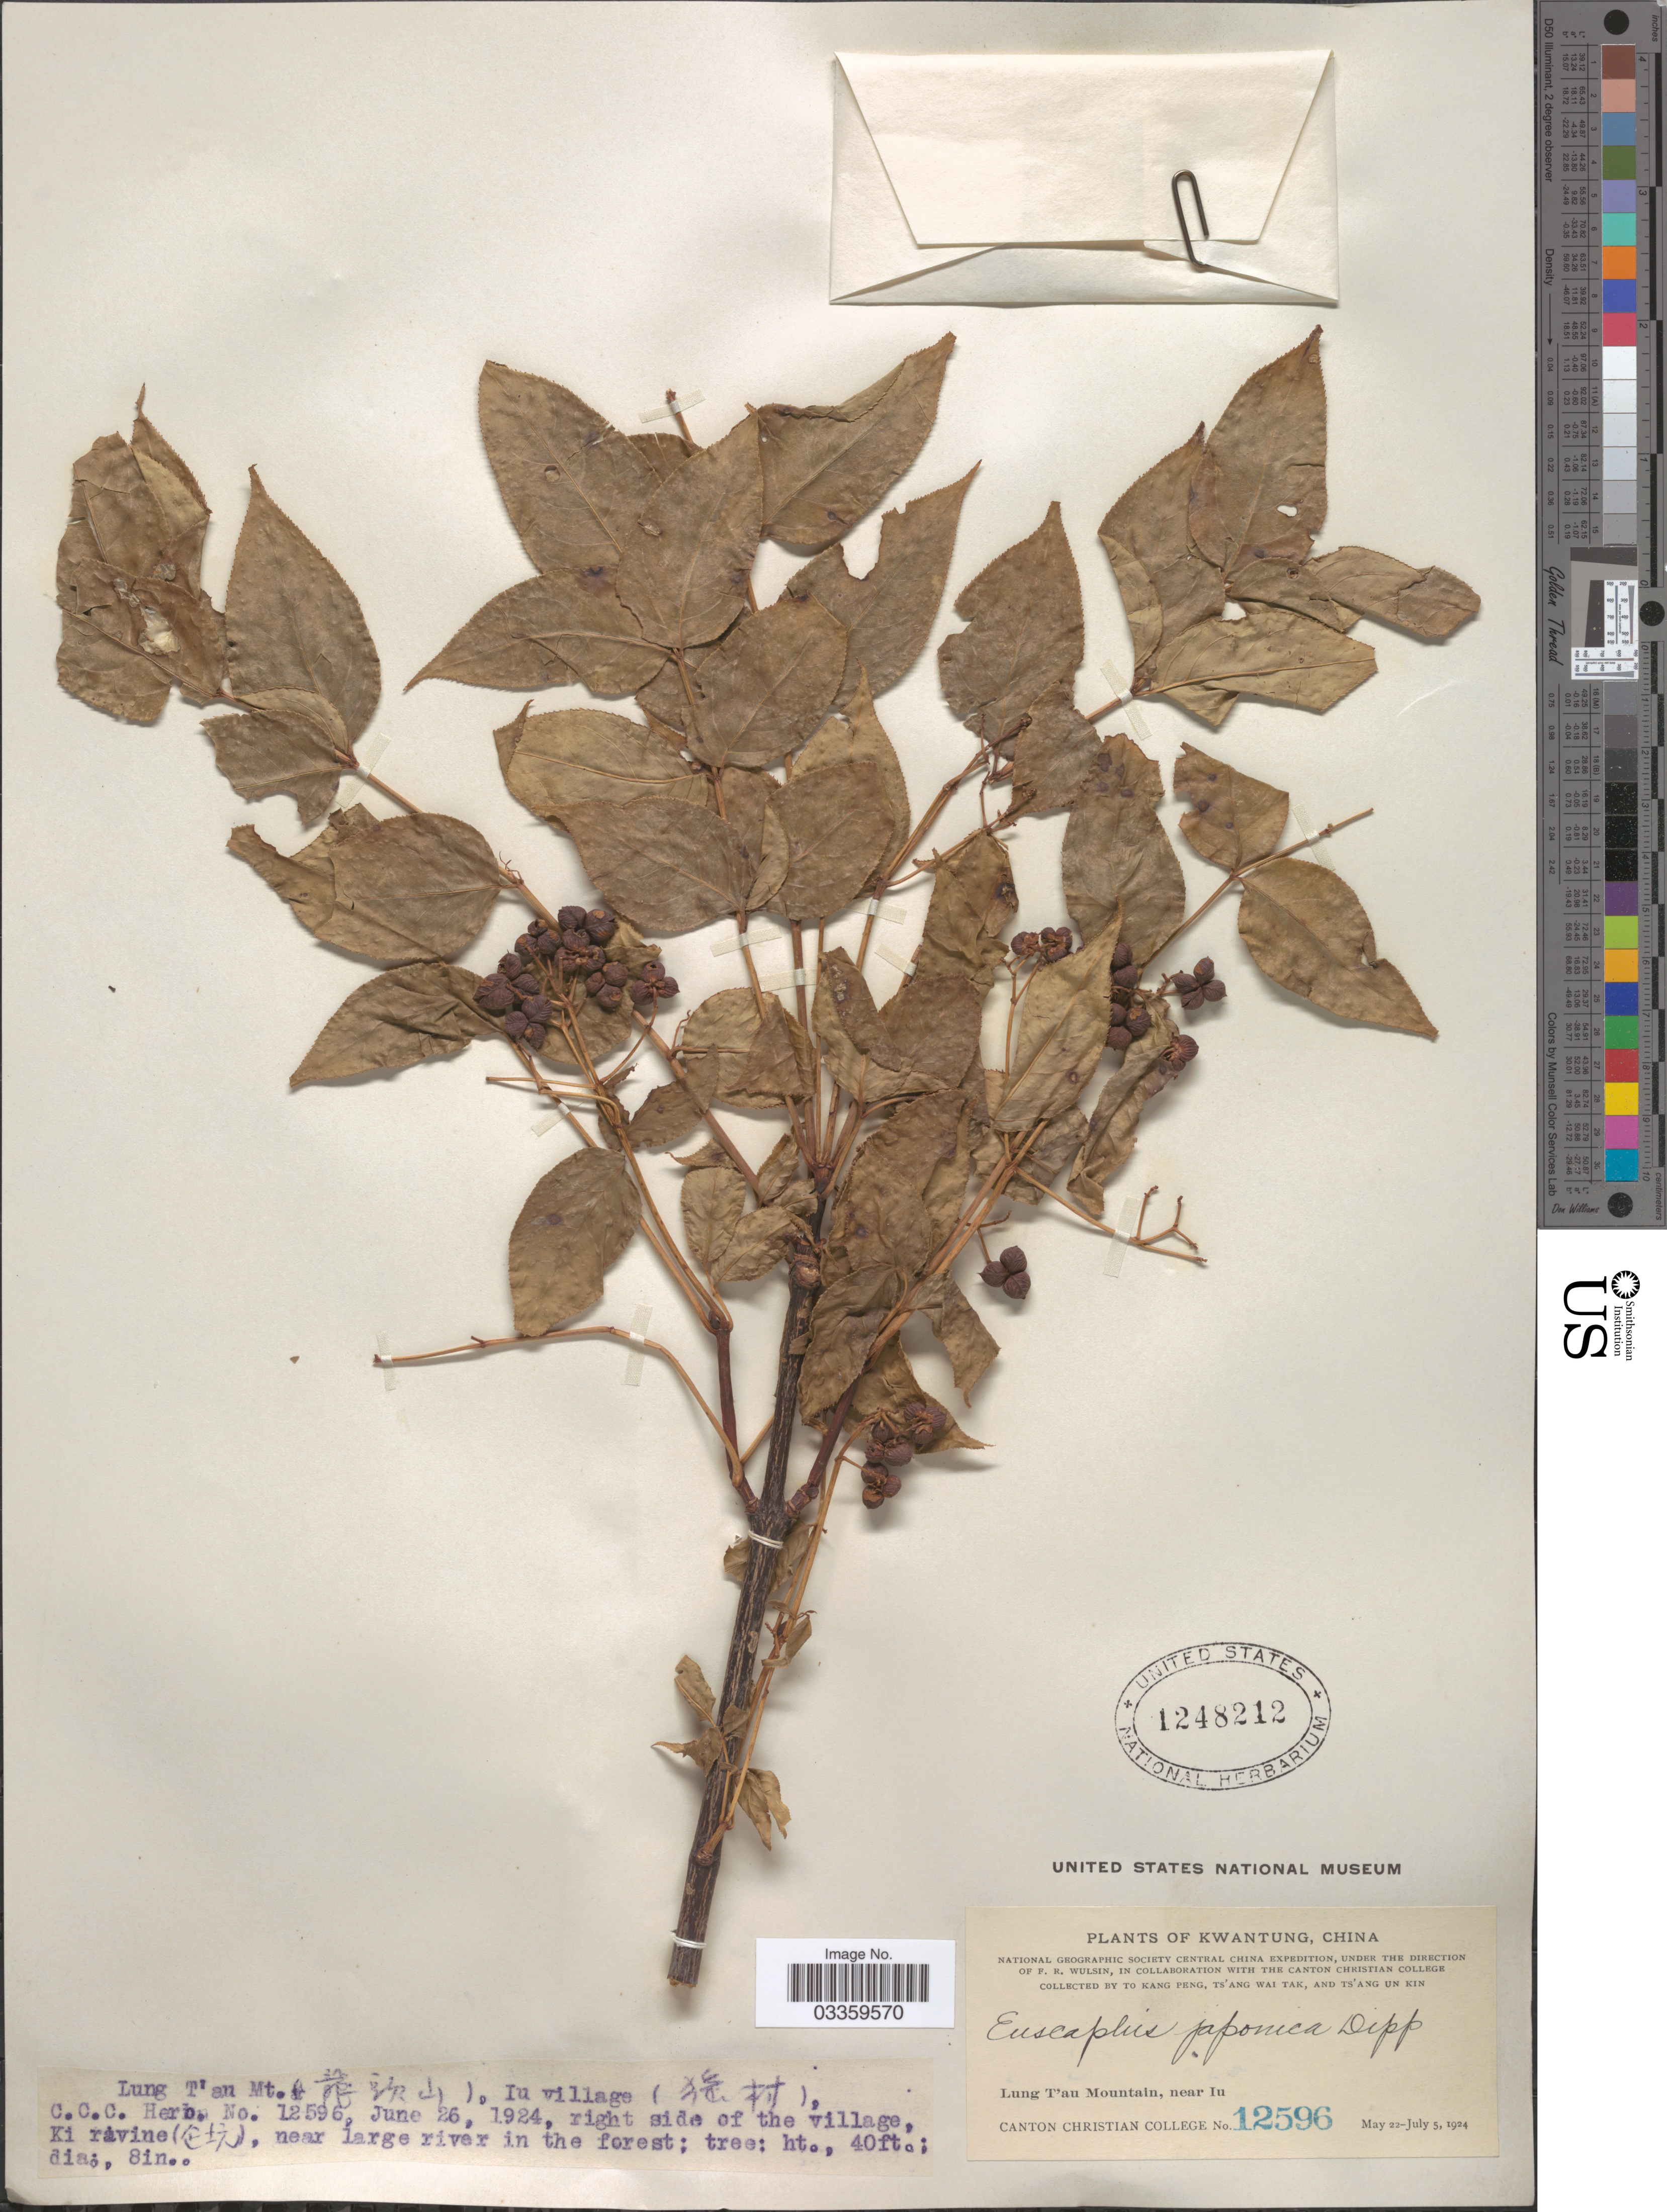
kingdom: Plantae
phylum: Tracheophyta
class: Magnoliopsida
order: Crossosomatales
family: Staphyleaceae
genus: Euscaphis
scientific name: Euscaphis japonica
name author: (Thunb.) Kanitz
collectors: T. K. Peng, W. T. Tsang & Ts' Ang Un Kin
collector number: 12596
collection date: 1924-06-26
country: China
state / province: Guangdong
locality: Kwangtung. Lung T'an Mt. X. Iu village. Near Iu.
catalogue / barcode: US 1248212